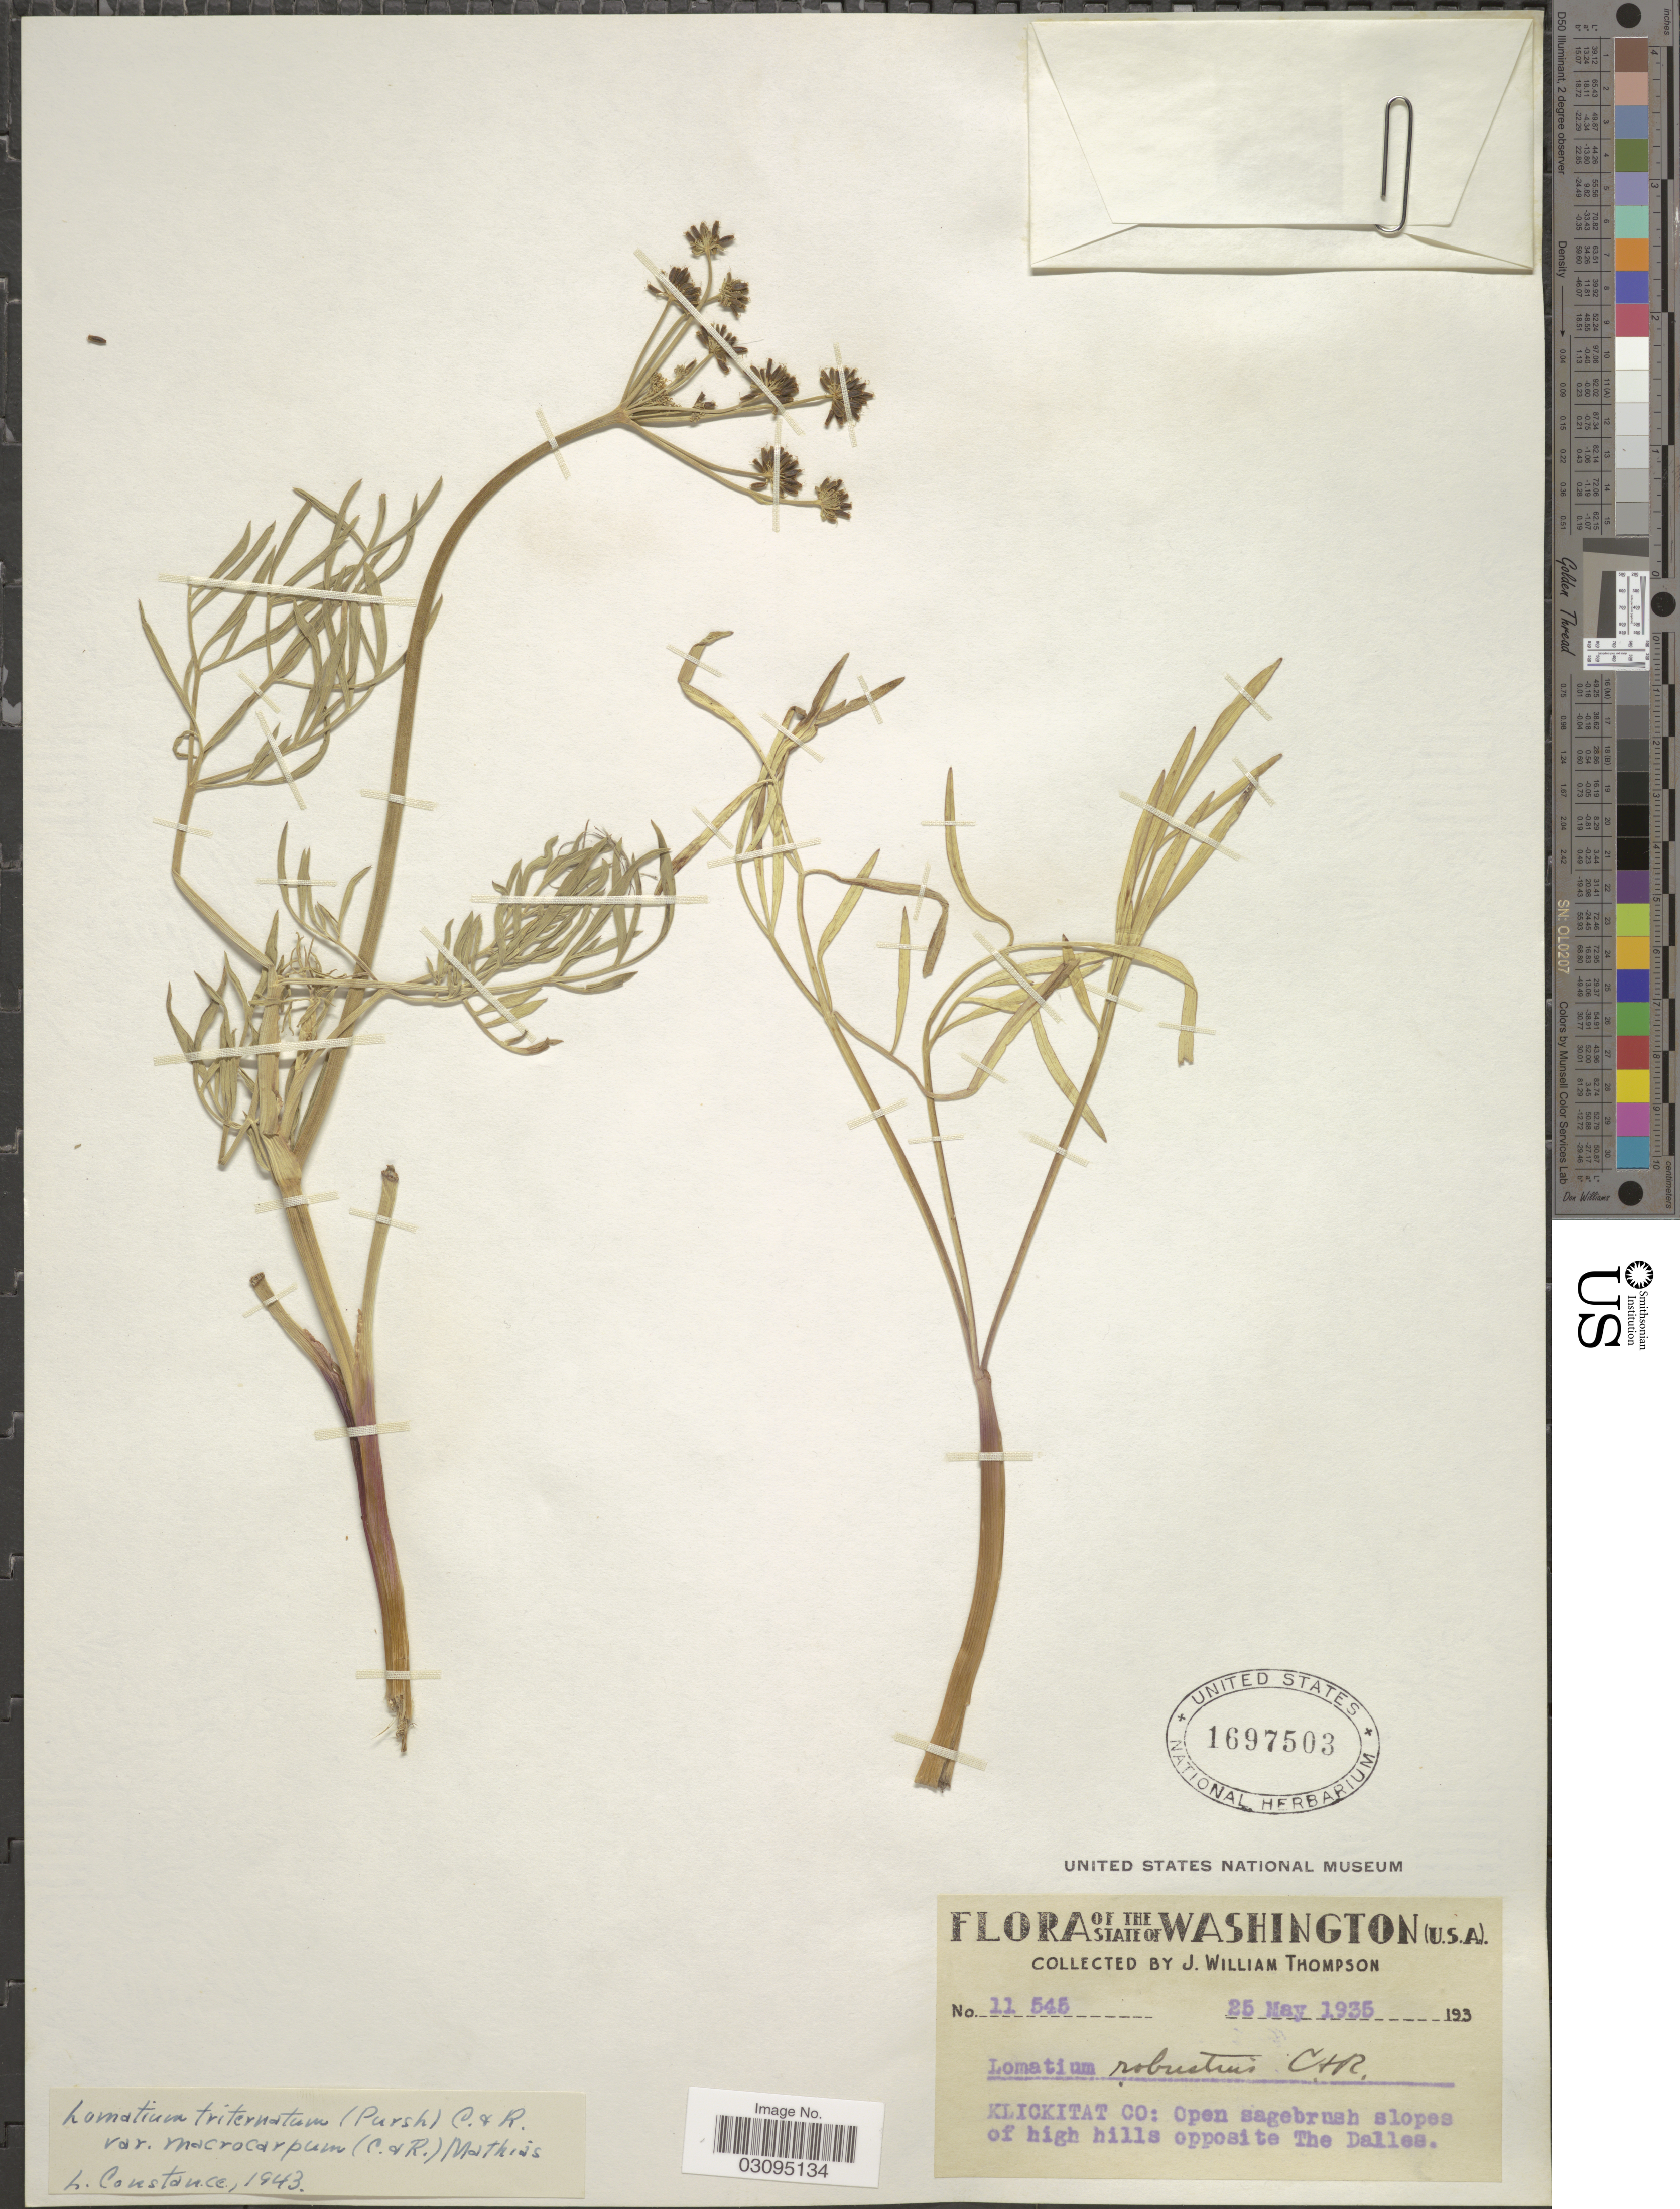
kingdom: Plantae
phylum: Tracheophyta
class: Magnoliopsida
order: Apiales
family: Apiaceae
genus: Lomatium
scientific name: Lomatium triternatum var. macrocarpum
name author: (J.M. Coult. & Rose) Mathias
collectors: J. W. Thompson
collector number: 11545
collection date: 1935-05-25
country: United States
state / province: Washington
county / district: Klickitat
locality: Klickitat Co: Open sagebrush slopes of high hills opposite The Dalles.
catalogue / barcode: US 1697503